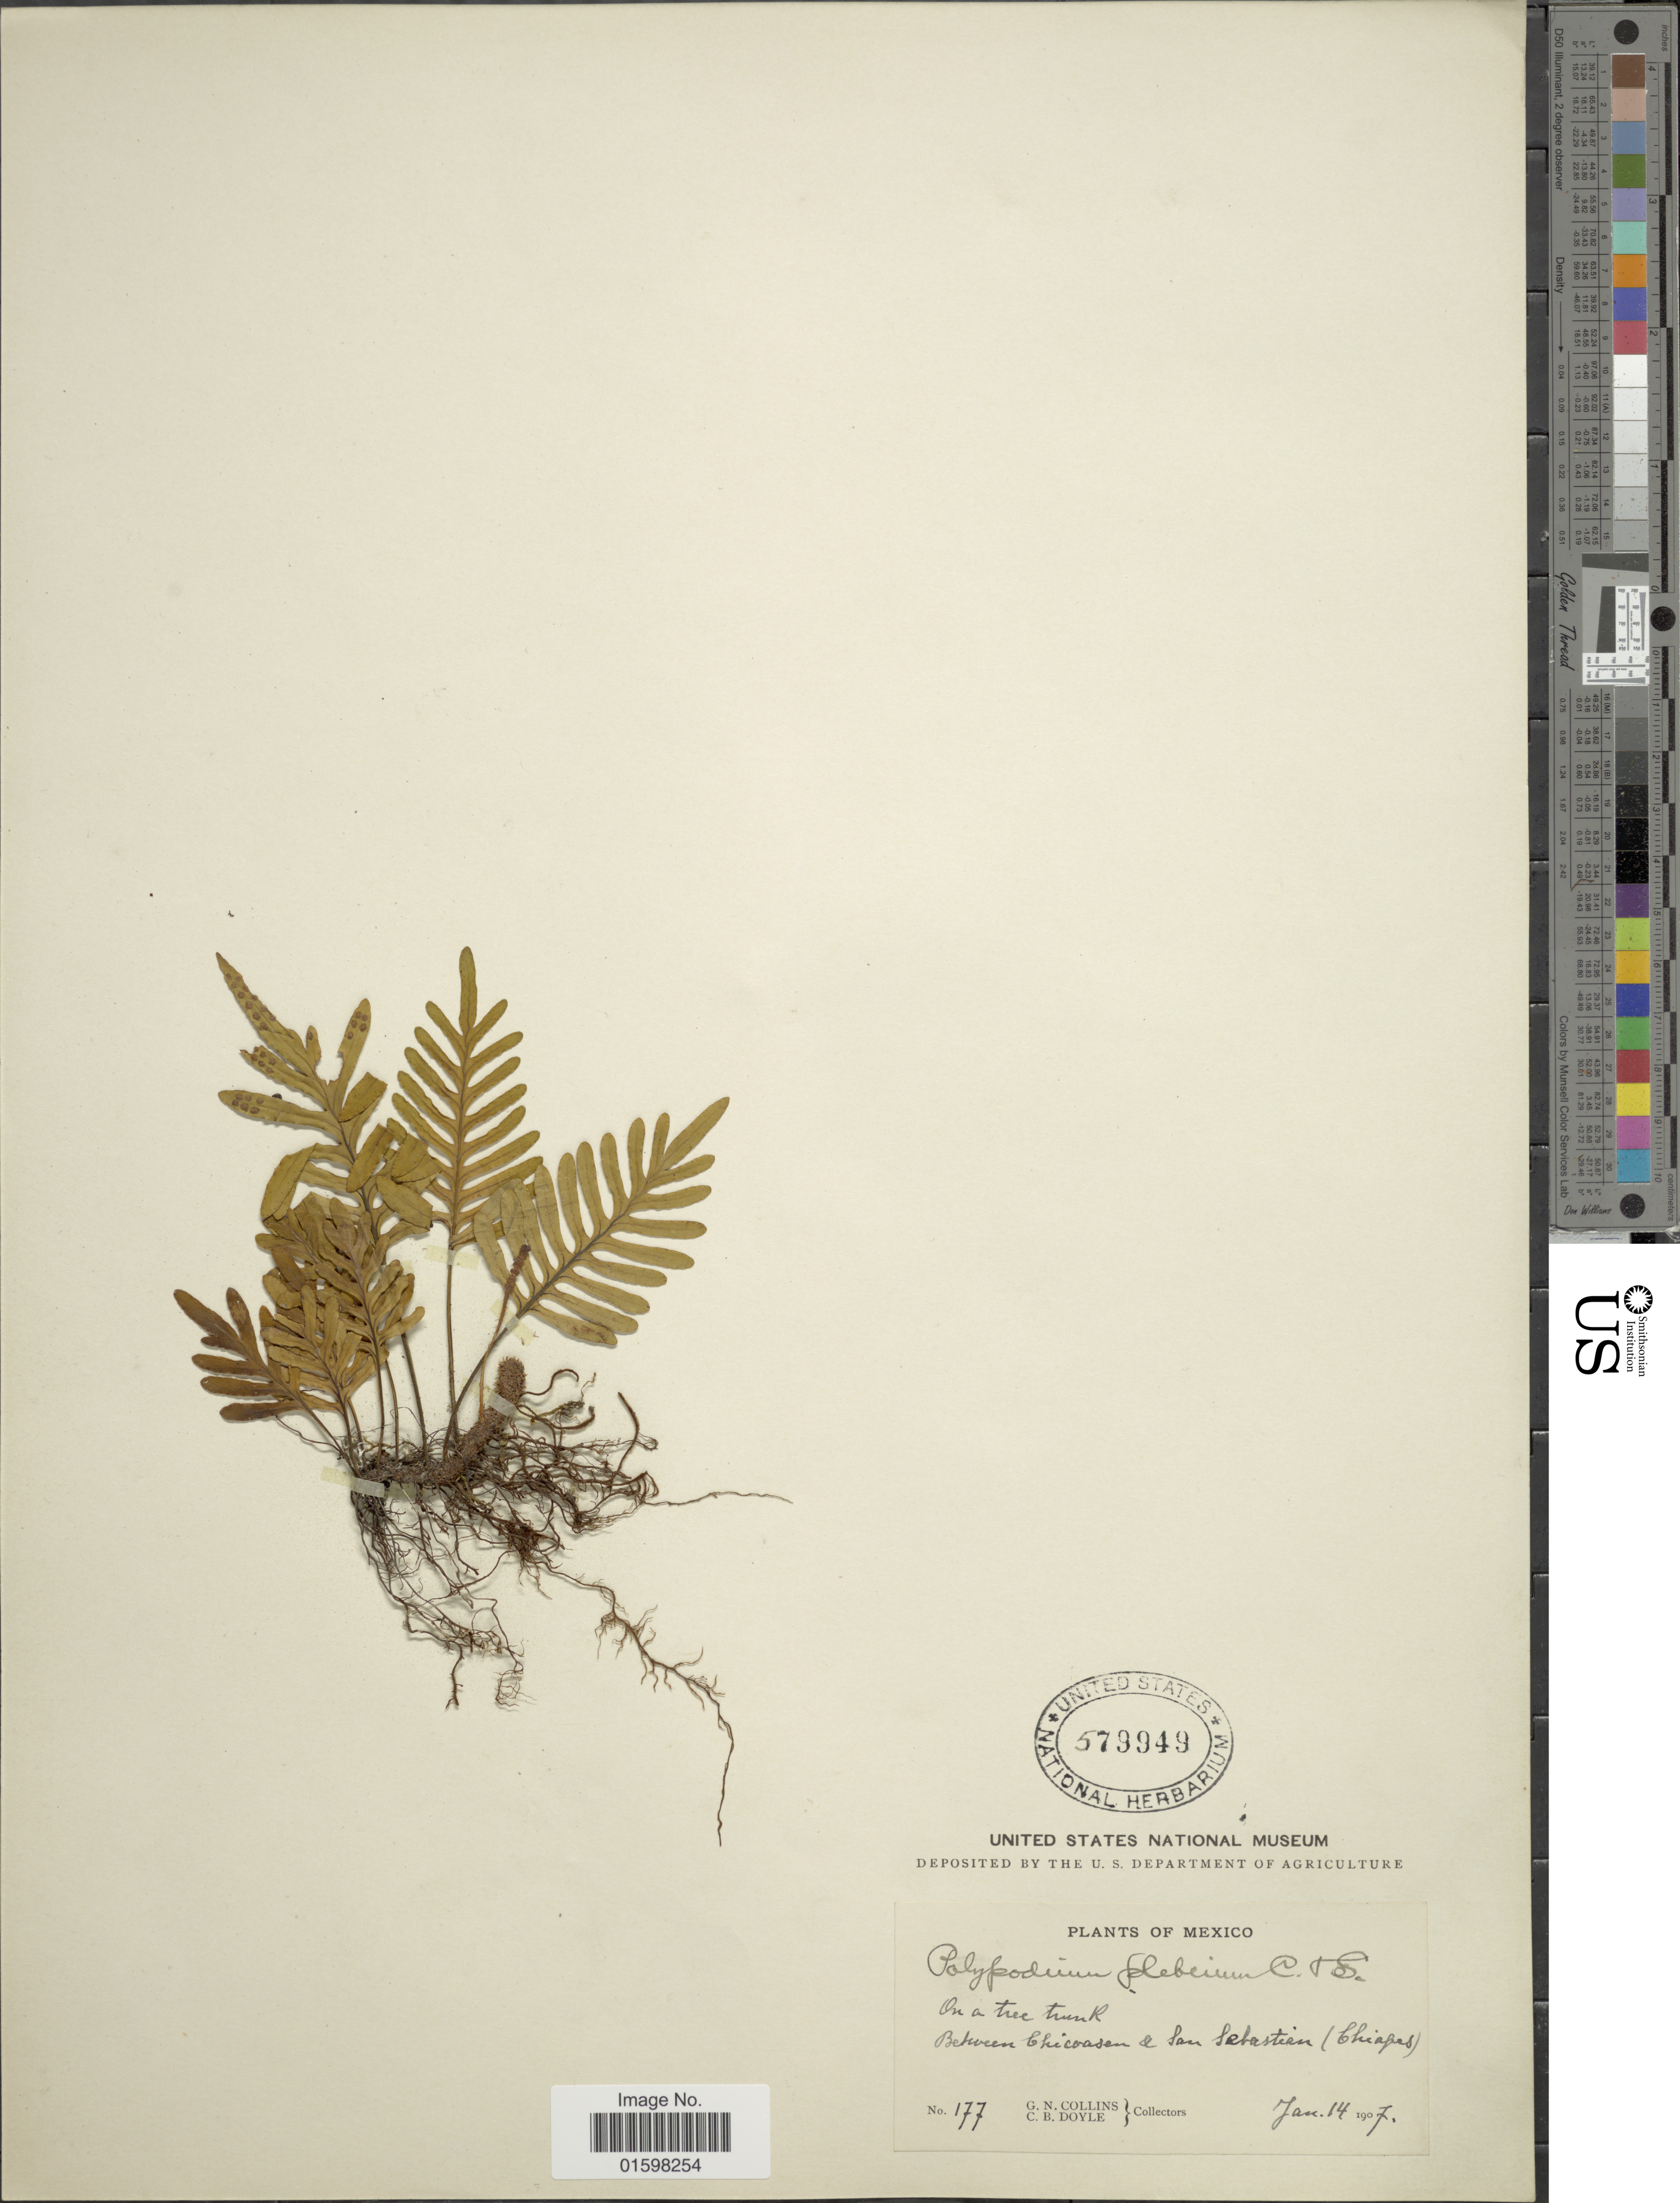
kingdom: Plantae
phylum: Tracheophyta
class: Polypodiopsida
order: Polypodiales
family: Polypodiaceae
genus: Pleopeltis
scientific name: Pleopeltis plebeia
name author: (Schltdl. ex Cham.) A.R. Sm. & Tejero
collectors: G. Collins & C. Doyle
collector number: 177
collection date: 1907-07-14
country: Mexico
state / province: Chiapas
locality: Between Chicoasen & San Sebastian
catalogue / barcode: US 579949